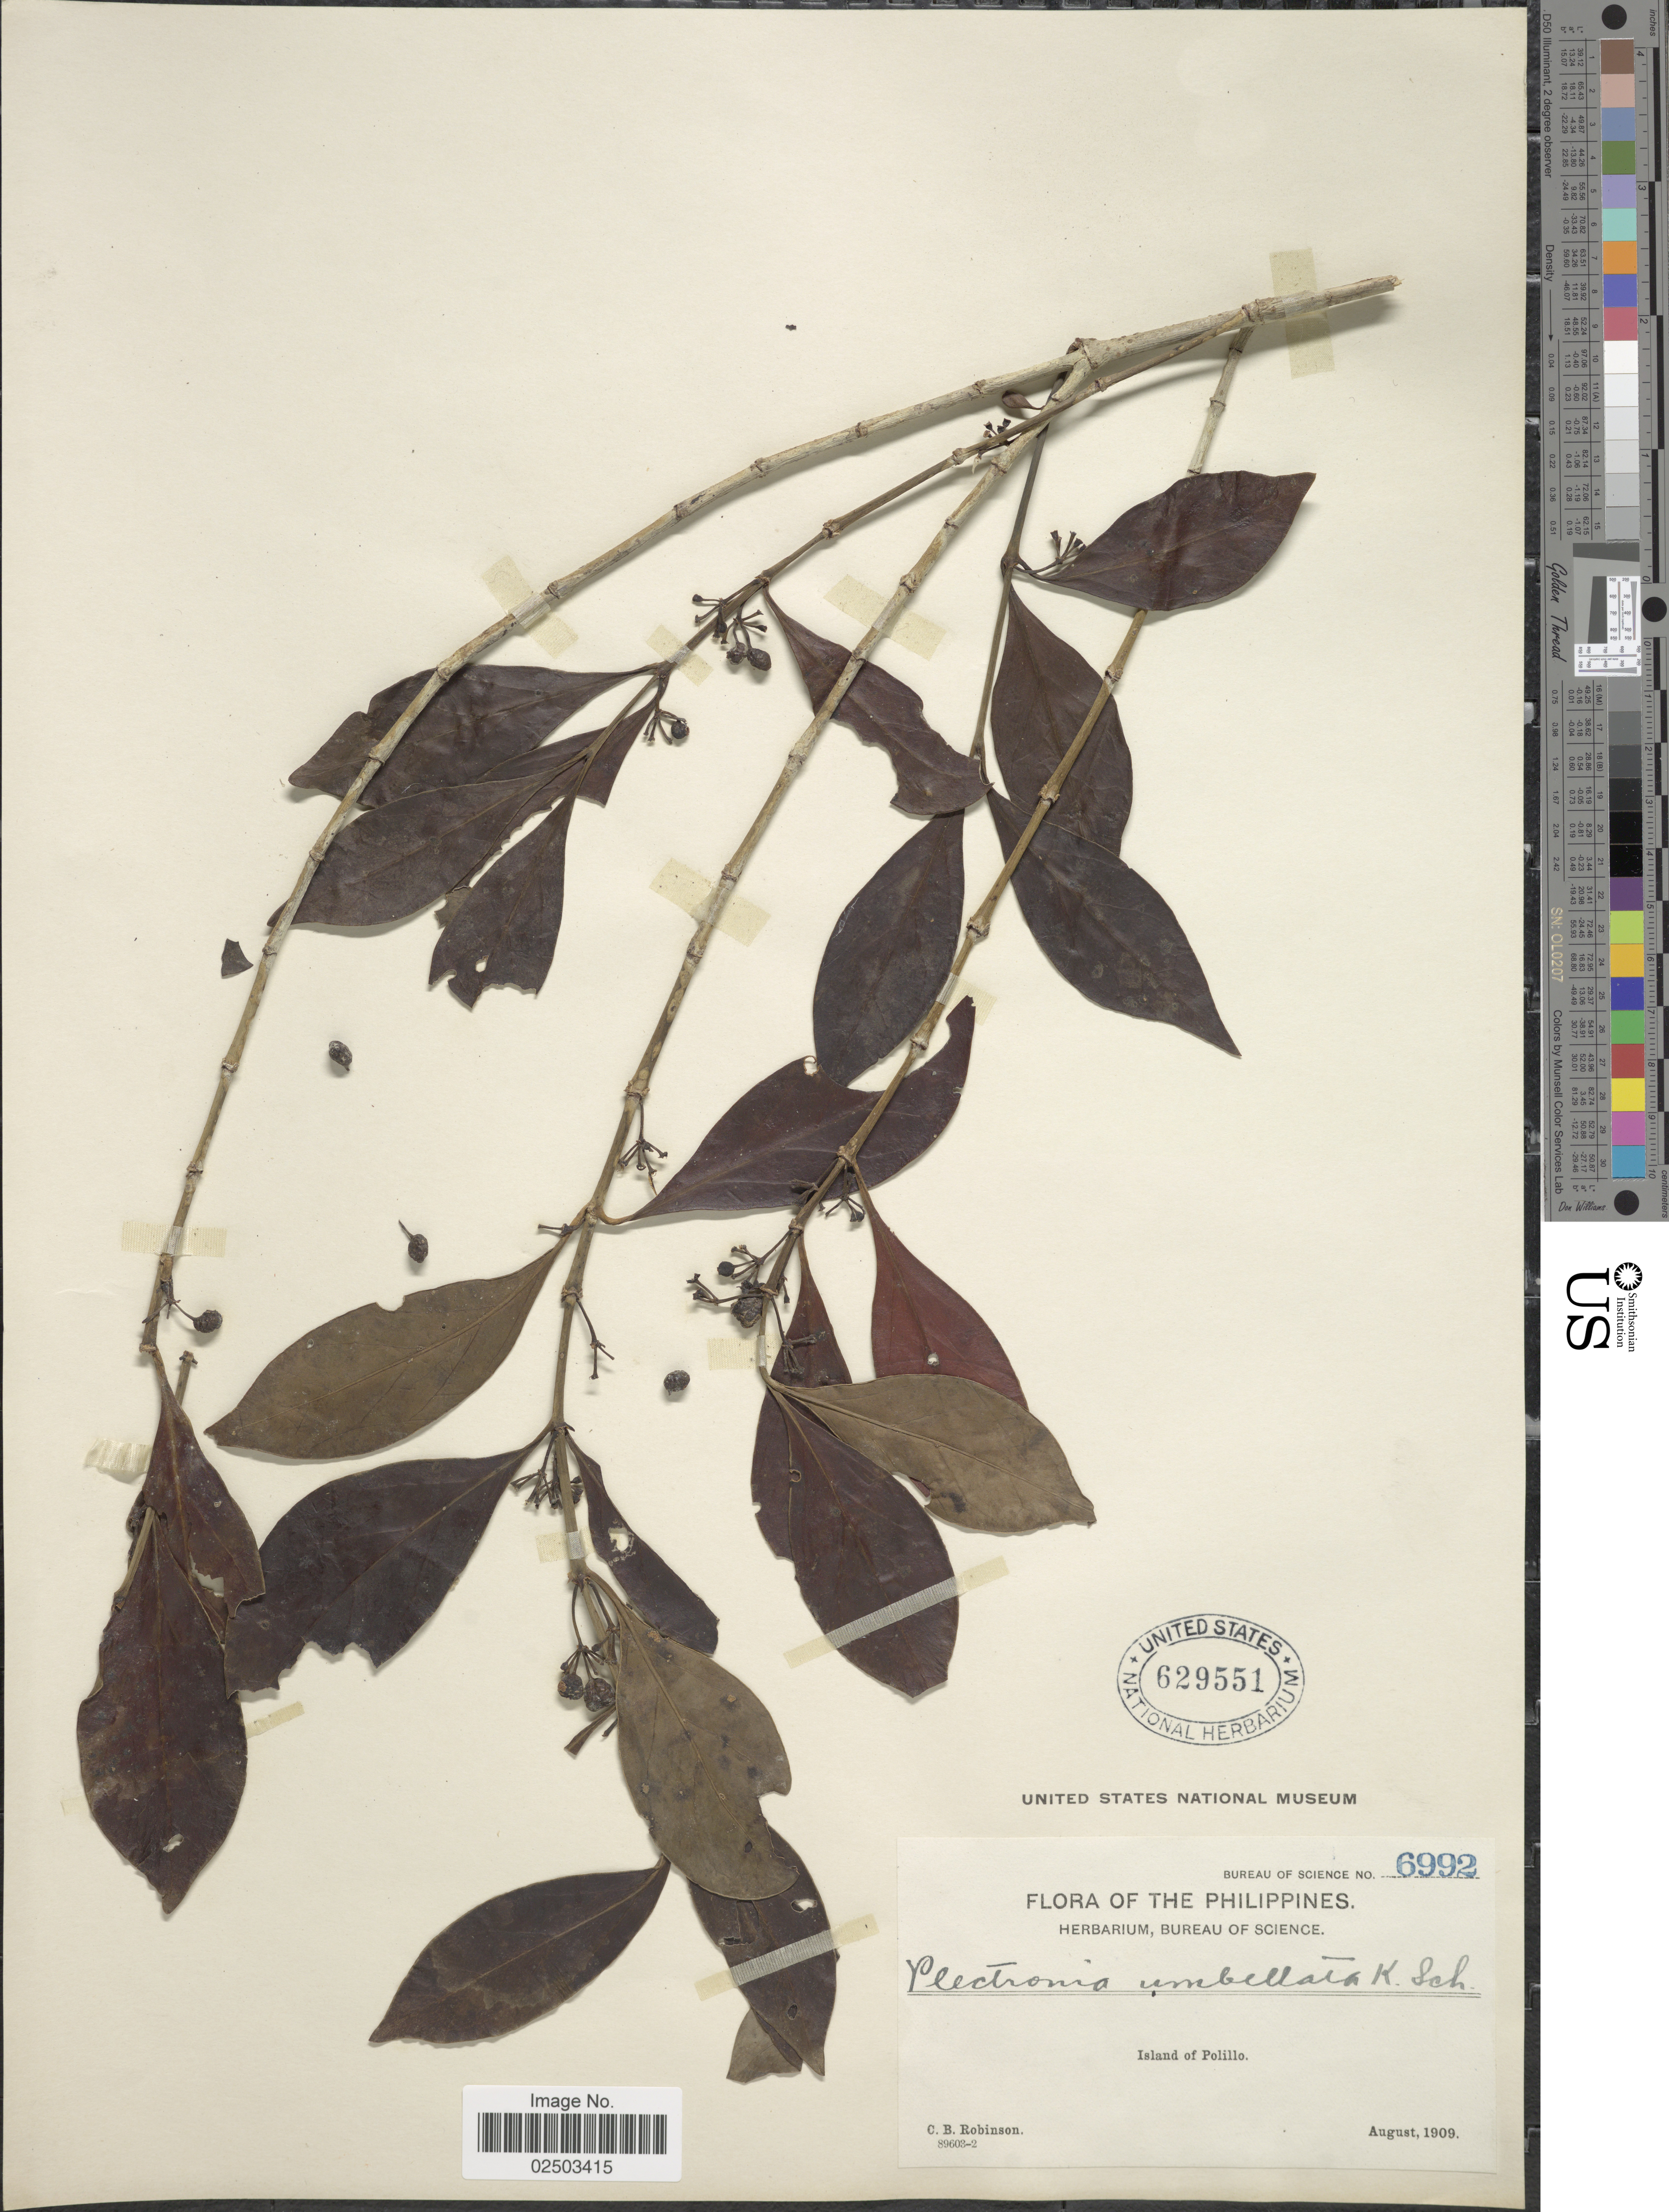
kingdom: Plantae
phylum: Tracheophyta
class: Magnoliopsida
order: Gentianales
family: Rubiaceae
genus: Canthium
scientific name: Canthium gynochthodes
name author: Baill.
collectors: C. Robinson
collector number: Bureau of Science 6992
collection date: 1909-08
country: Philippines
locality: Island of Polillo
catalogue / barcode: US 629551